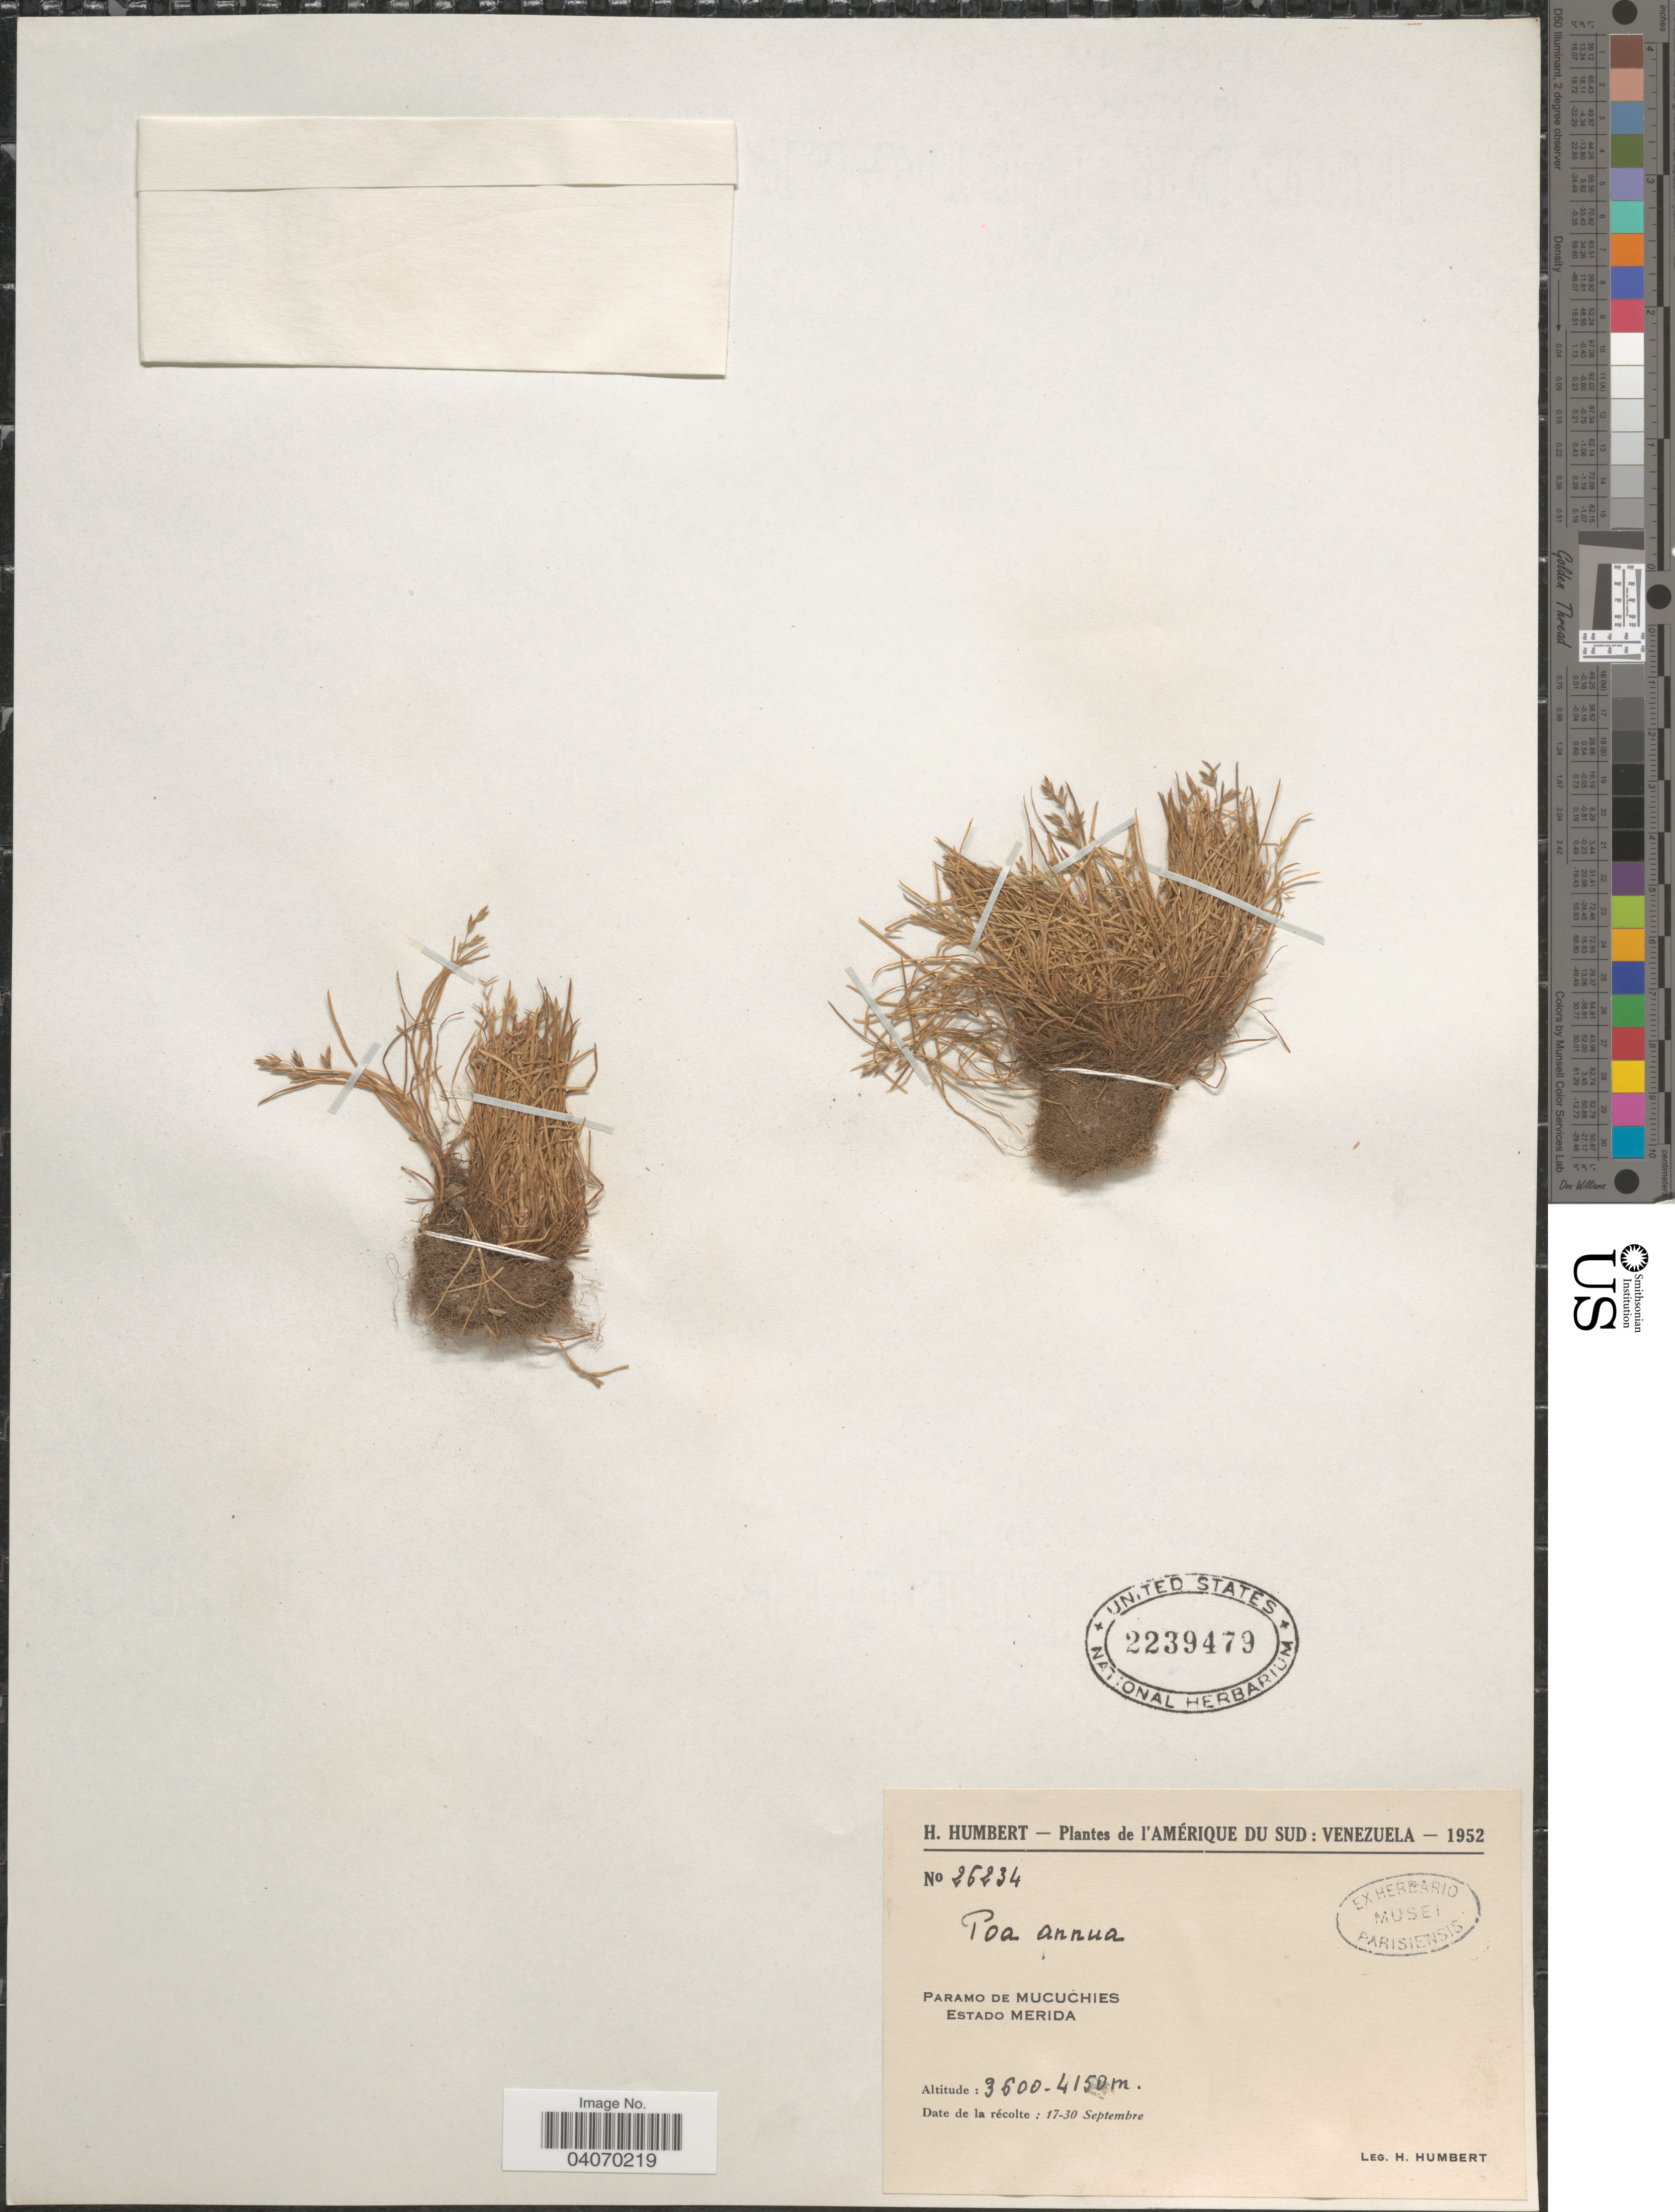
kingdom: Plantae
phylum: Tracheophyta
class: Liliopsida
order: Poales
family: Poaceae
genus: Poa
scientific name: Poa annua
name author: L.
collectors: H. Humbert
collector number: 26234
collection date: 1952-09-17/1952-09-30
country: Venezuela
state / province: Merida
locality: Paramo de Mucuchies.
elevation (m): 3500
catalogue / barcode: US 2239479